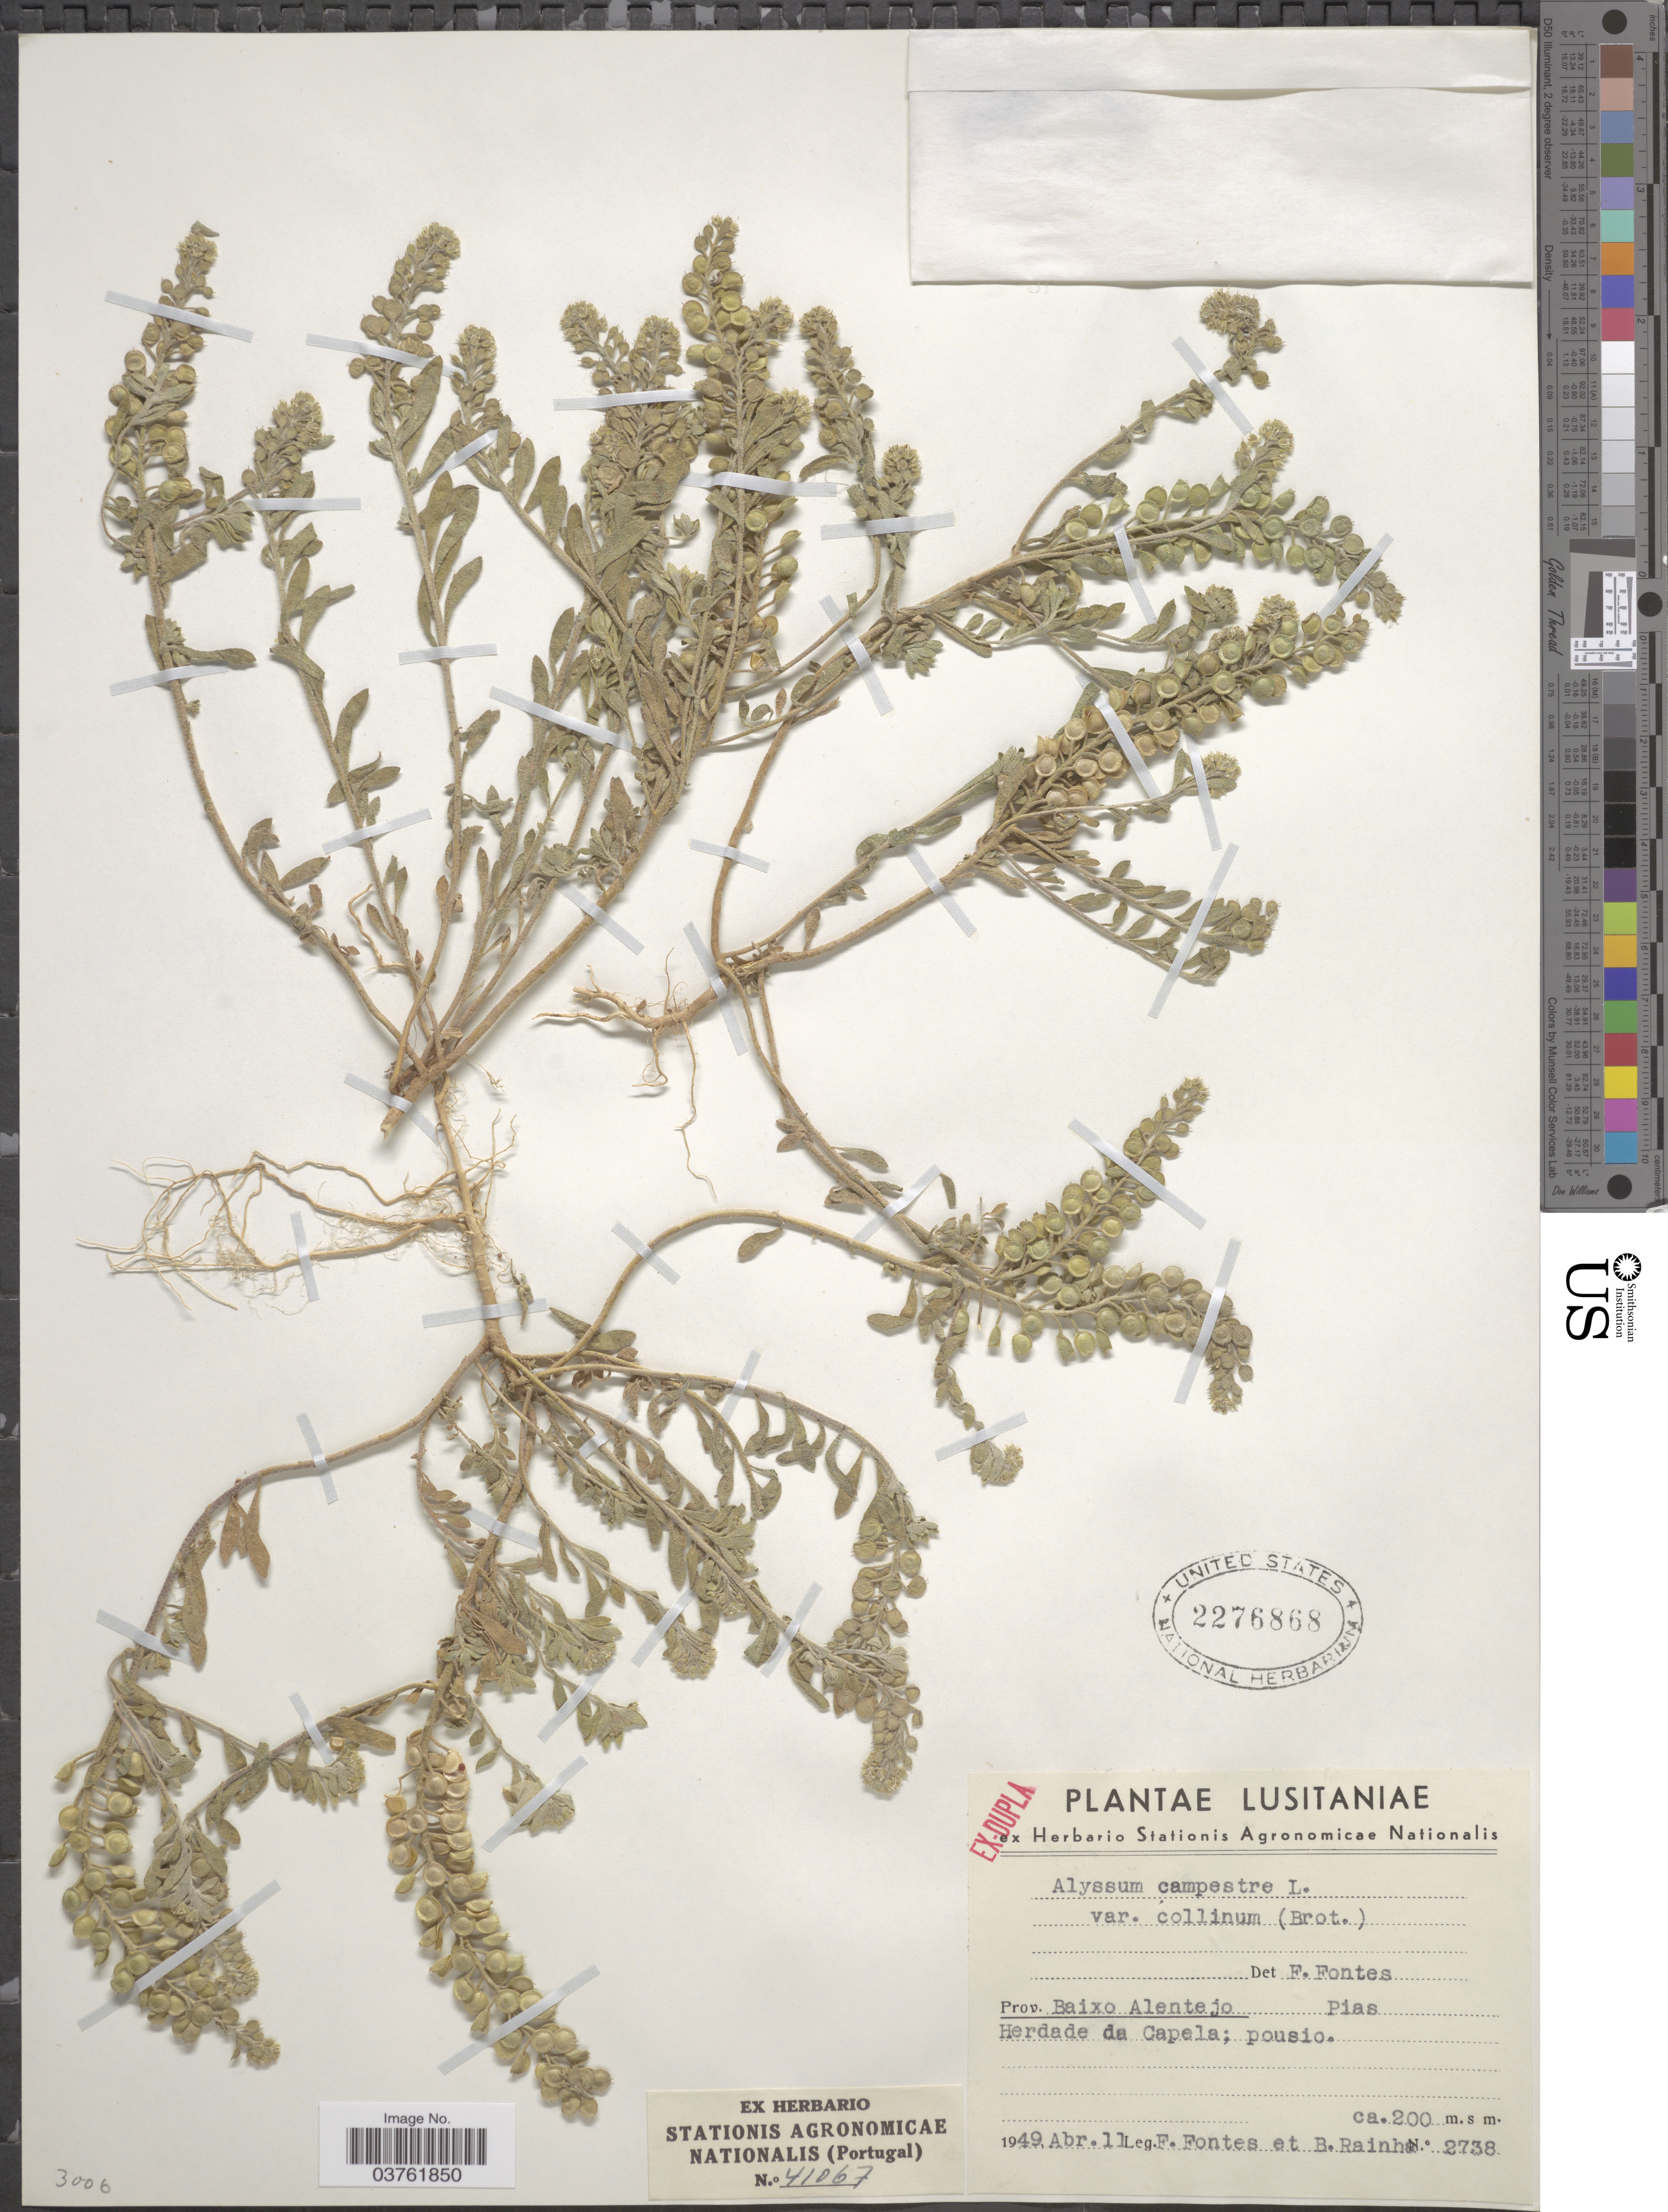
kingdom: Plantae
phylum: Tracheophyta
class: Magnoliopsida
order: Brassicales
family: Brassicaceae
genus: Alyssum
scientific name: Alyssum campestre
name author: (L.) L.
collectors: Fontes, F. & B. Rainha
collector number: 2738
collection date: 1949-04-11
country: Portugal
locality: Lusitaniae. Prov. Baixo Alentejo. Pias. Herdade da Capela; pousio.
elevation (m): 200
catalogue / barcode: US 2276868